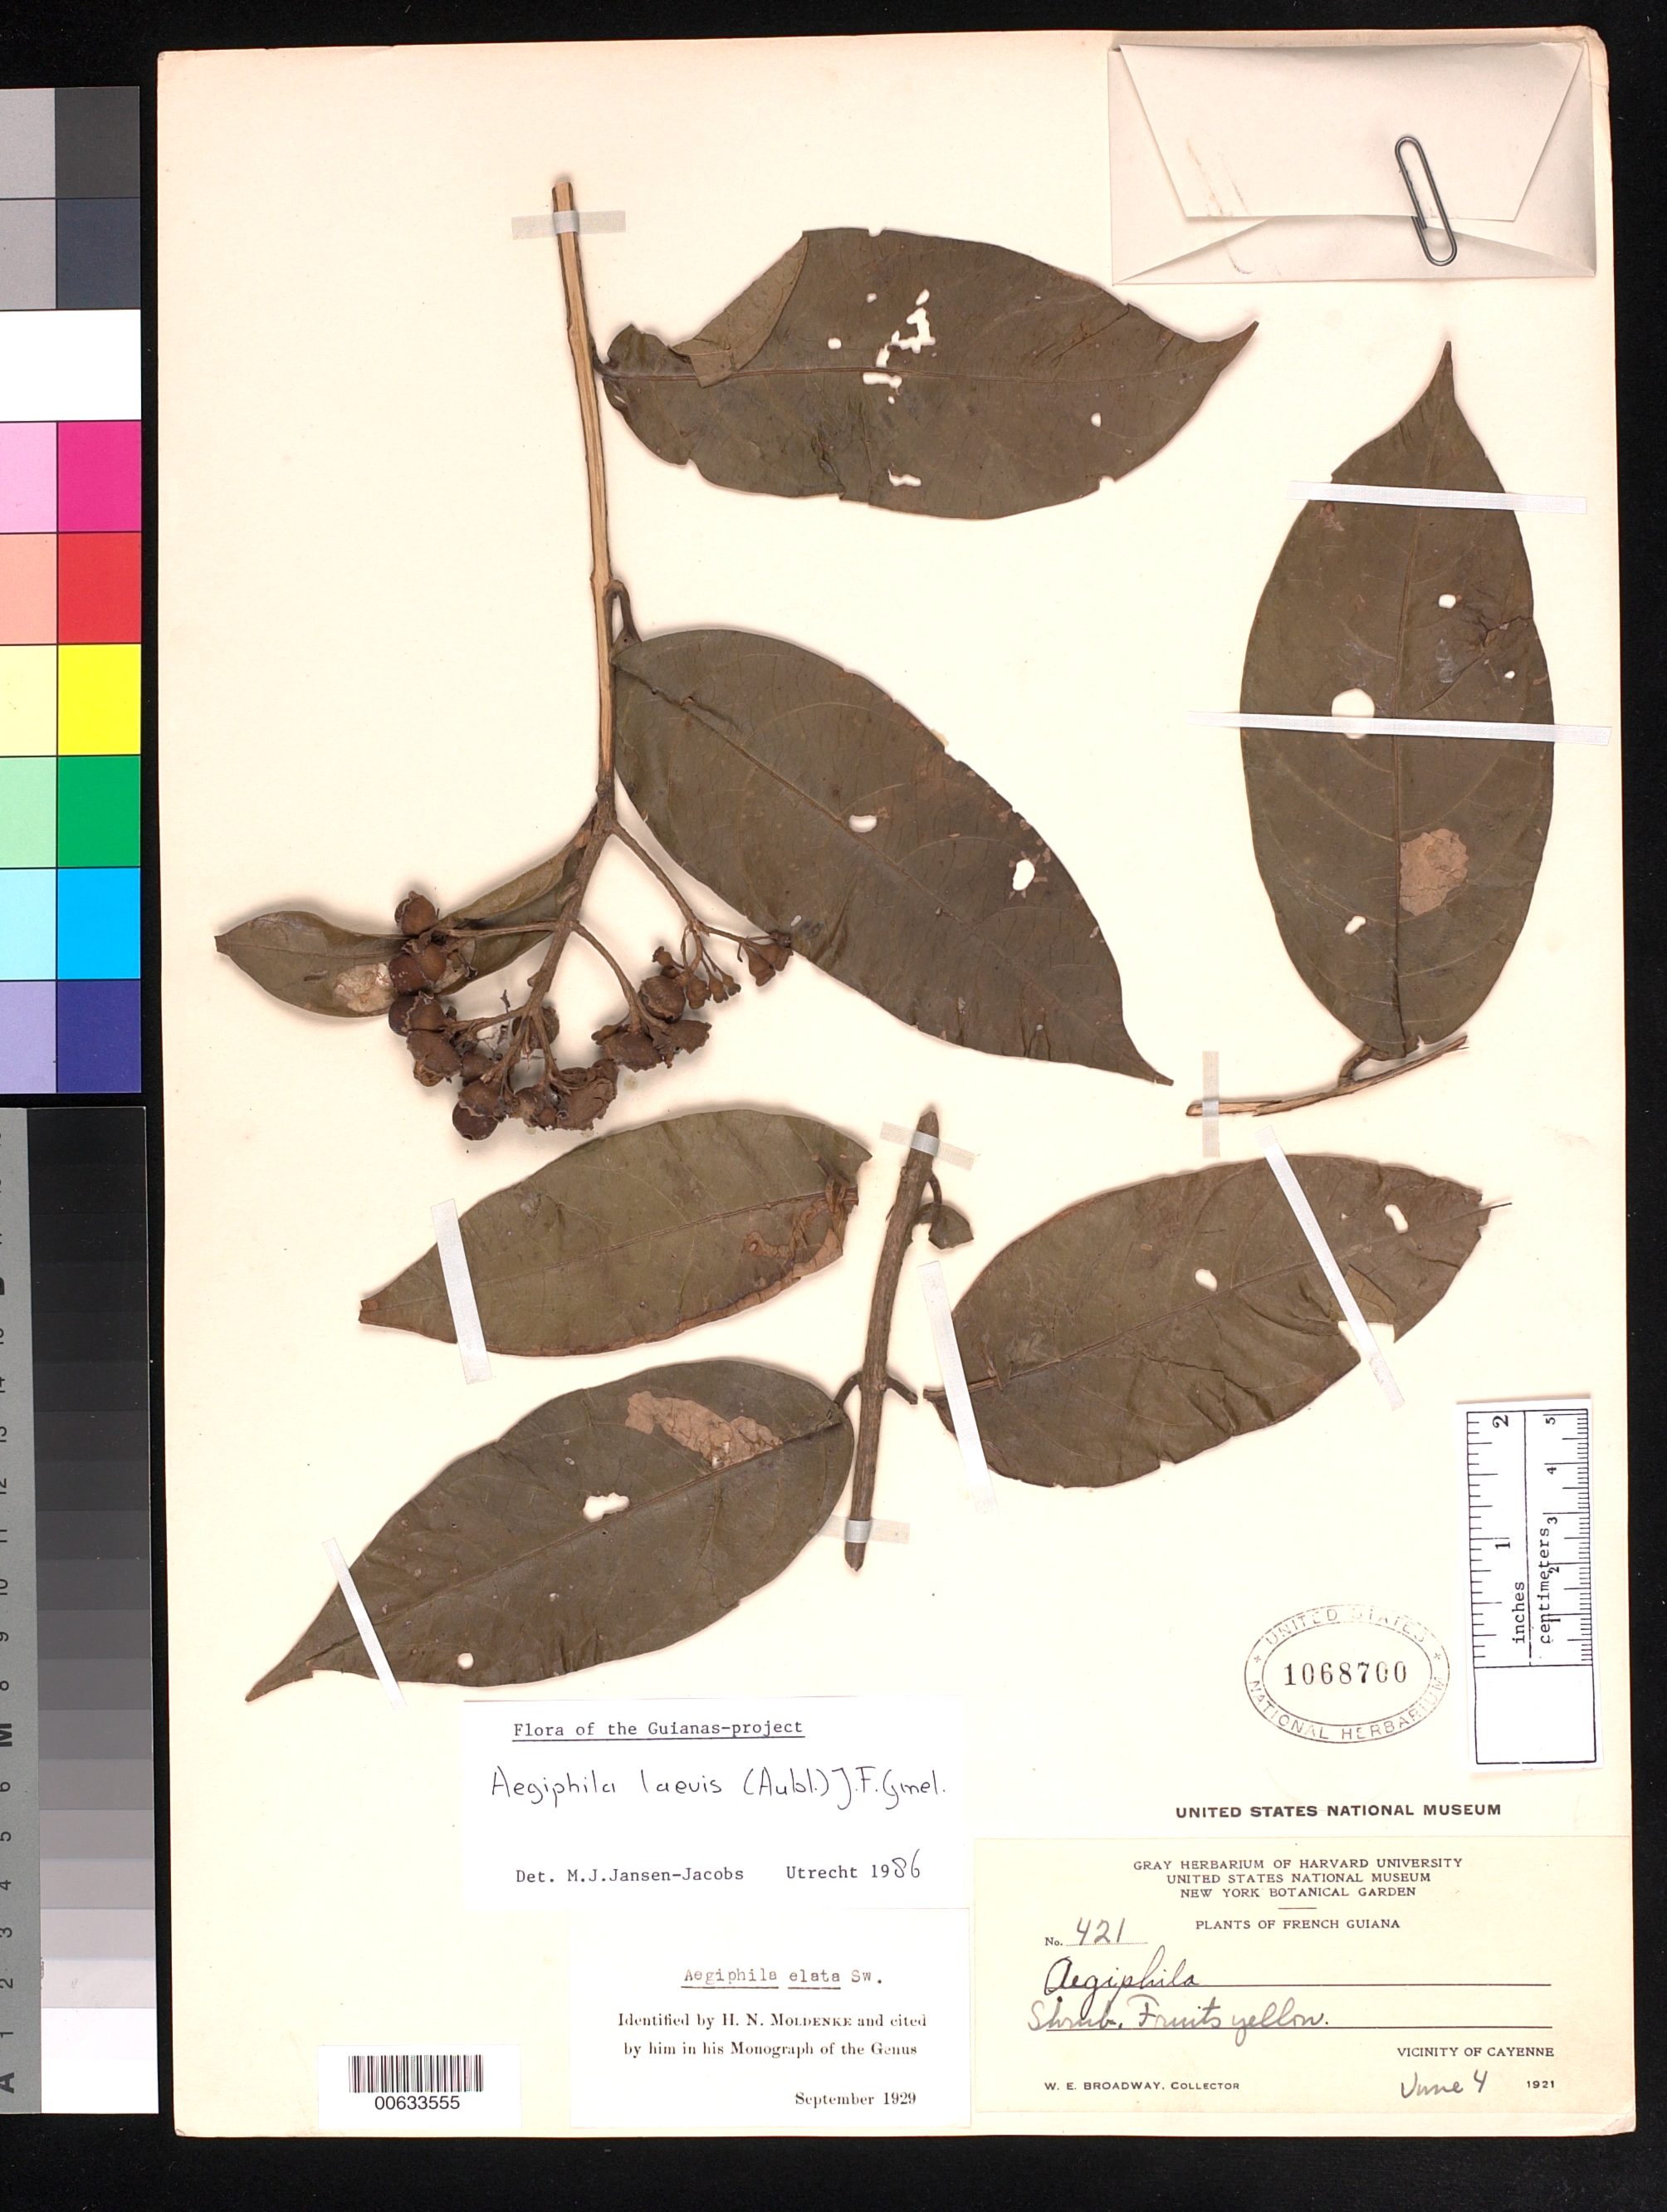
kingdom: Plantae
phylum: Tracheophyta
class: Magnoliopsida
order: Lamiales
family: Lamiaceae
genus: Aegiphila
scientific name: Aegiphila laevis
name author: (Aubl.) J.F. Gmel.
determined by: Jansen-Jacobs, M. J., (U), Nationaal Herbarium Nederland, Utrecht University branch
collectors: W. E. Broadway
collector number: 421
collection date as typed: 4-Jun-21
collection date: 1921-06-04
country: French Guiana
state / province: Cayenne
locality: Cayenne, vic.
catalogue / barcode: US 1068700